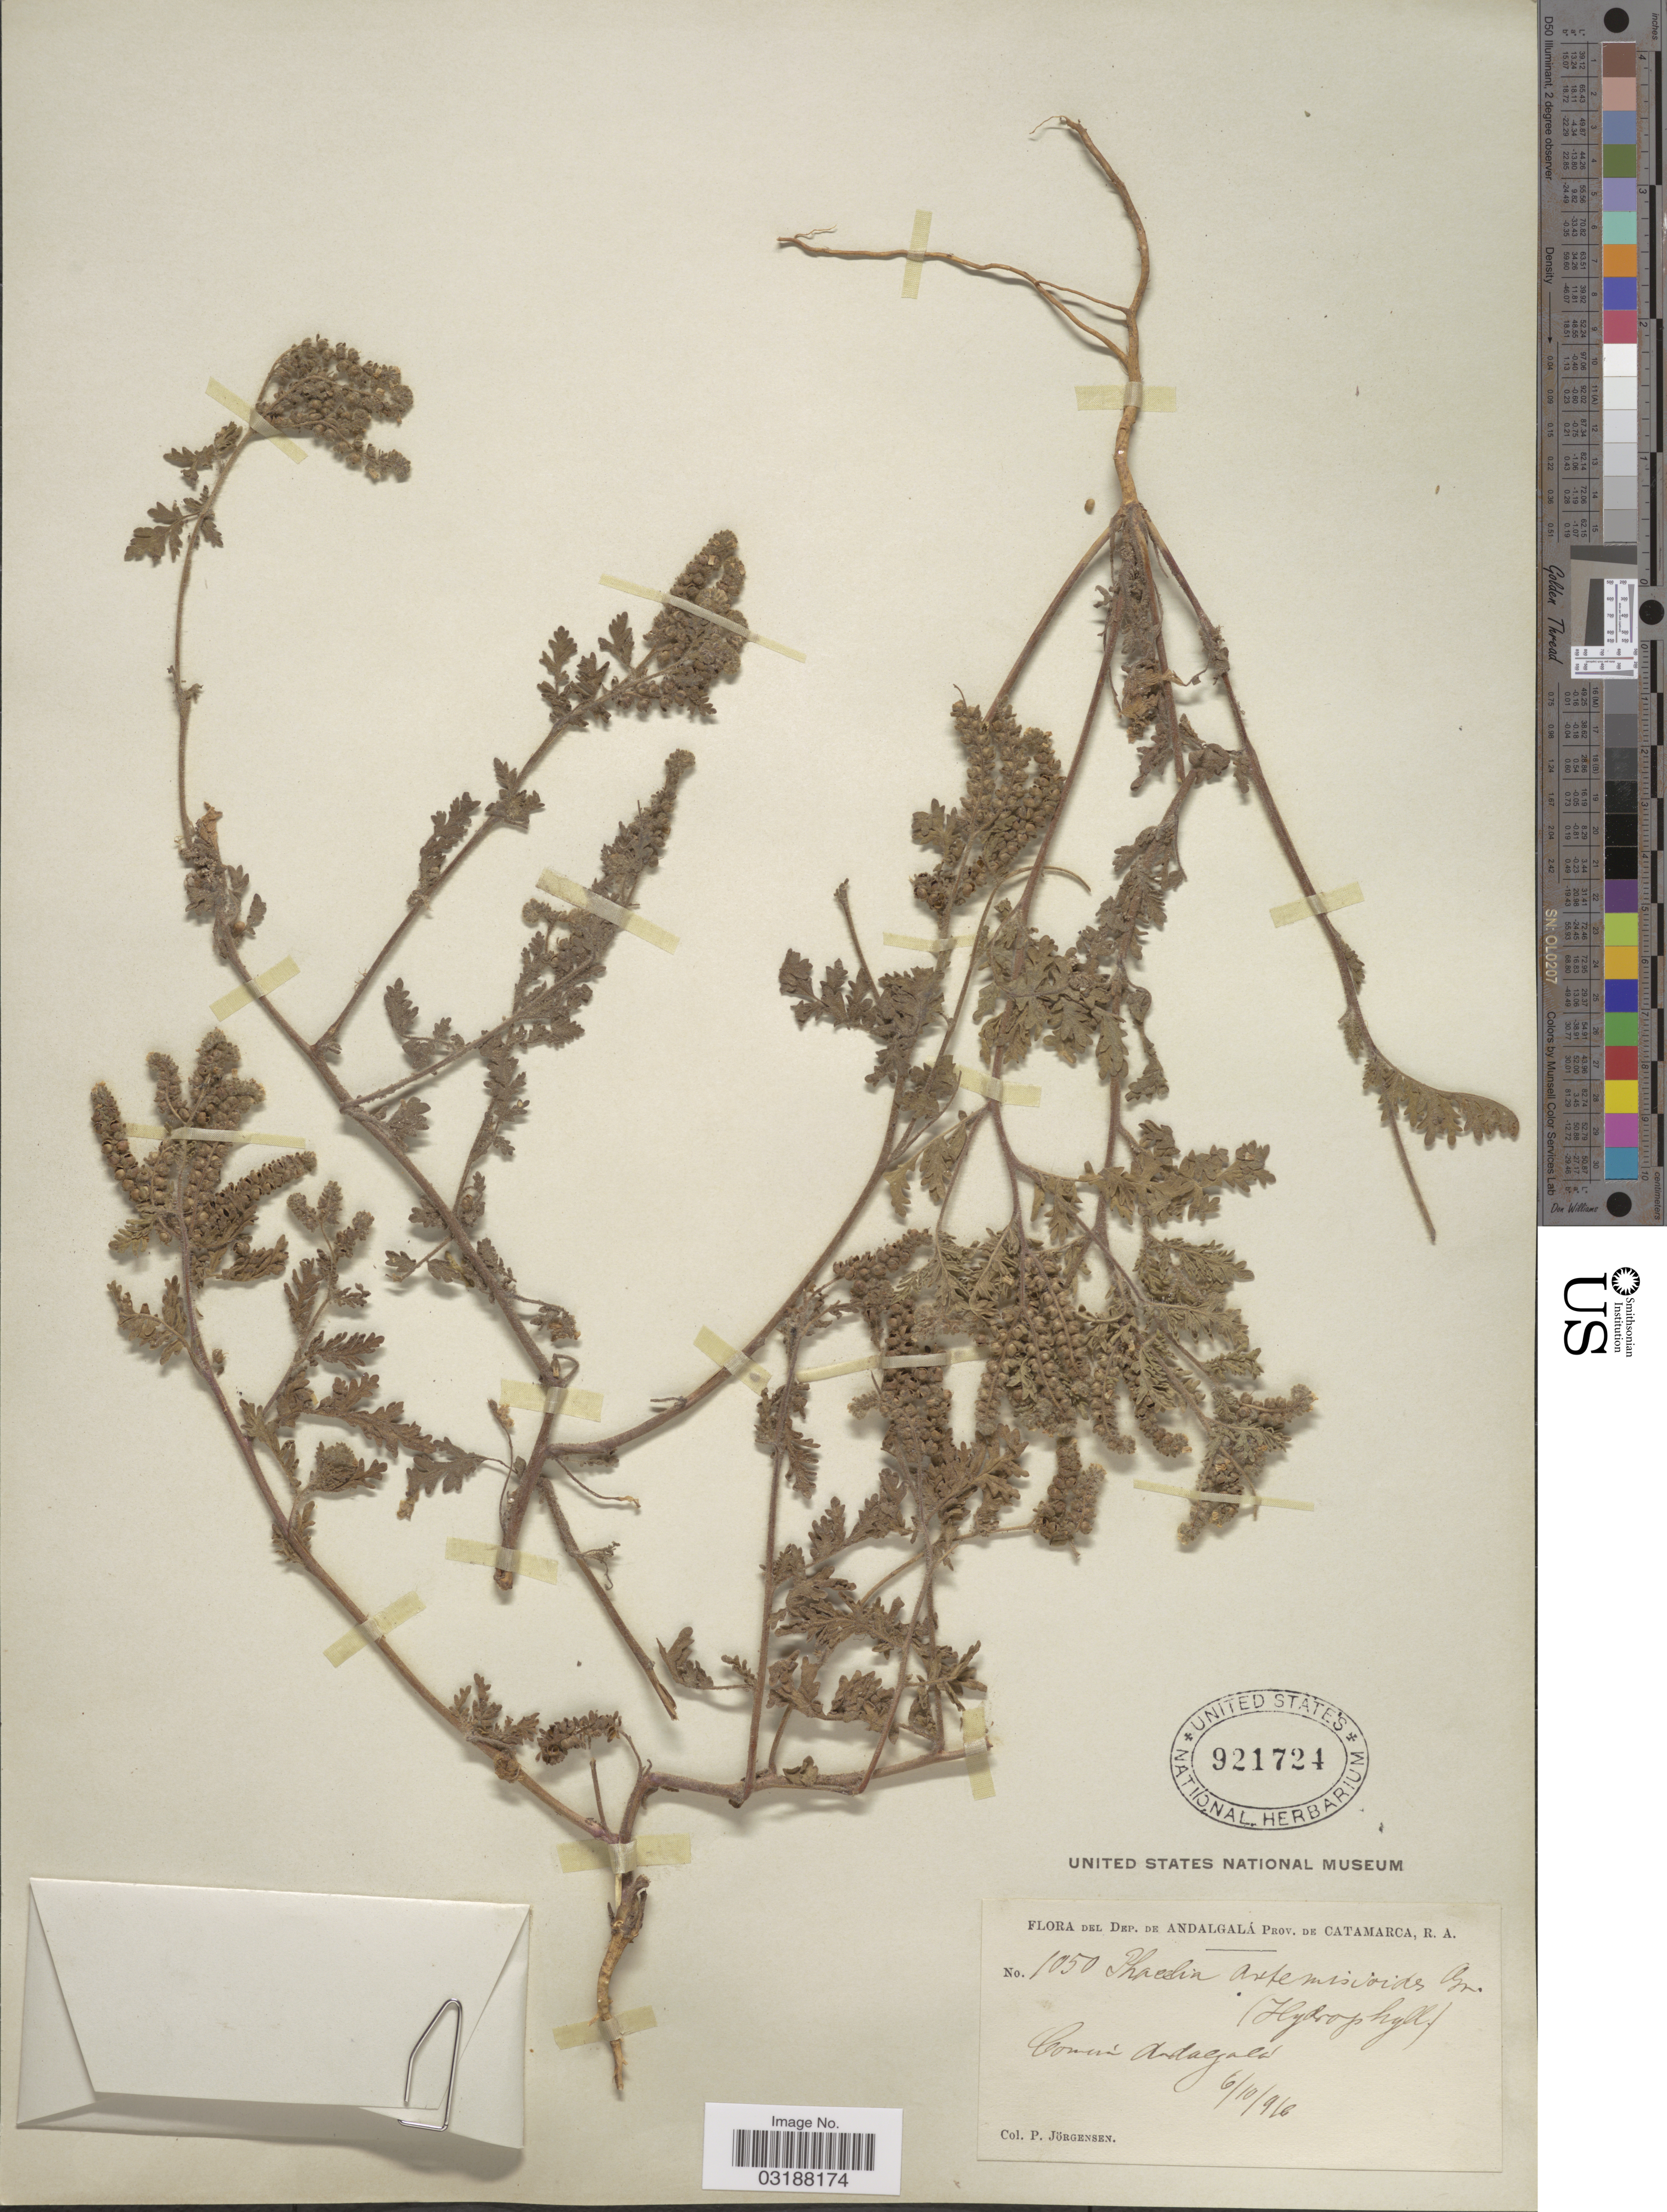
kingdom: Plantae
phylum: Tracheophyta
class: Magnoliopsida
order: Boraginales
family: Hydrophyllaceae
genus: Phacelia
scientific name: Phacelia artemisioides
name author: Griseb.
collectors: P. Jörgensen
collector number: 1050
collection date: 1916-10-06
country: Argentina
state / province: Catamarca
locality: Del Dep. De Andalgalá, Prov. De Catamarca, R.A., Común Andalgalá.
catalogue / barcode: US 921724